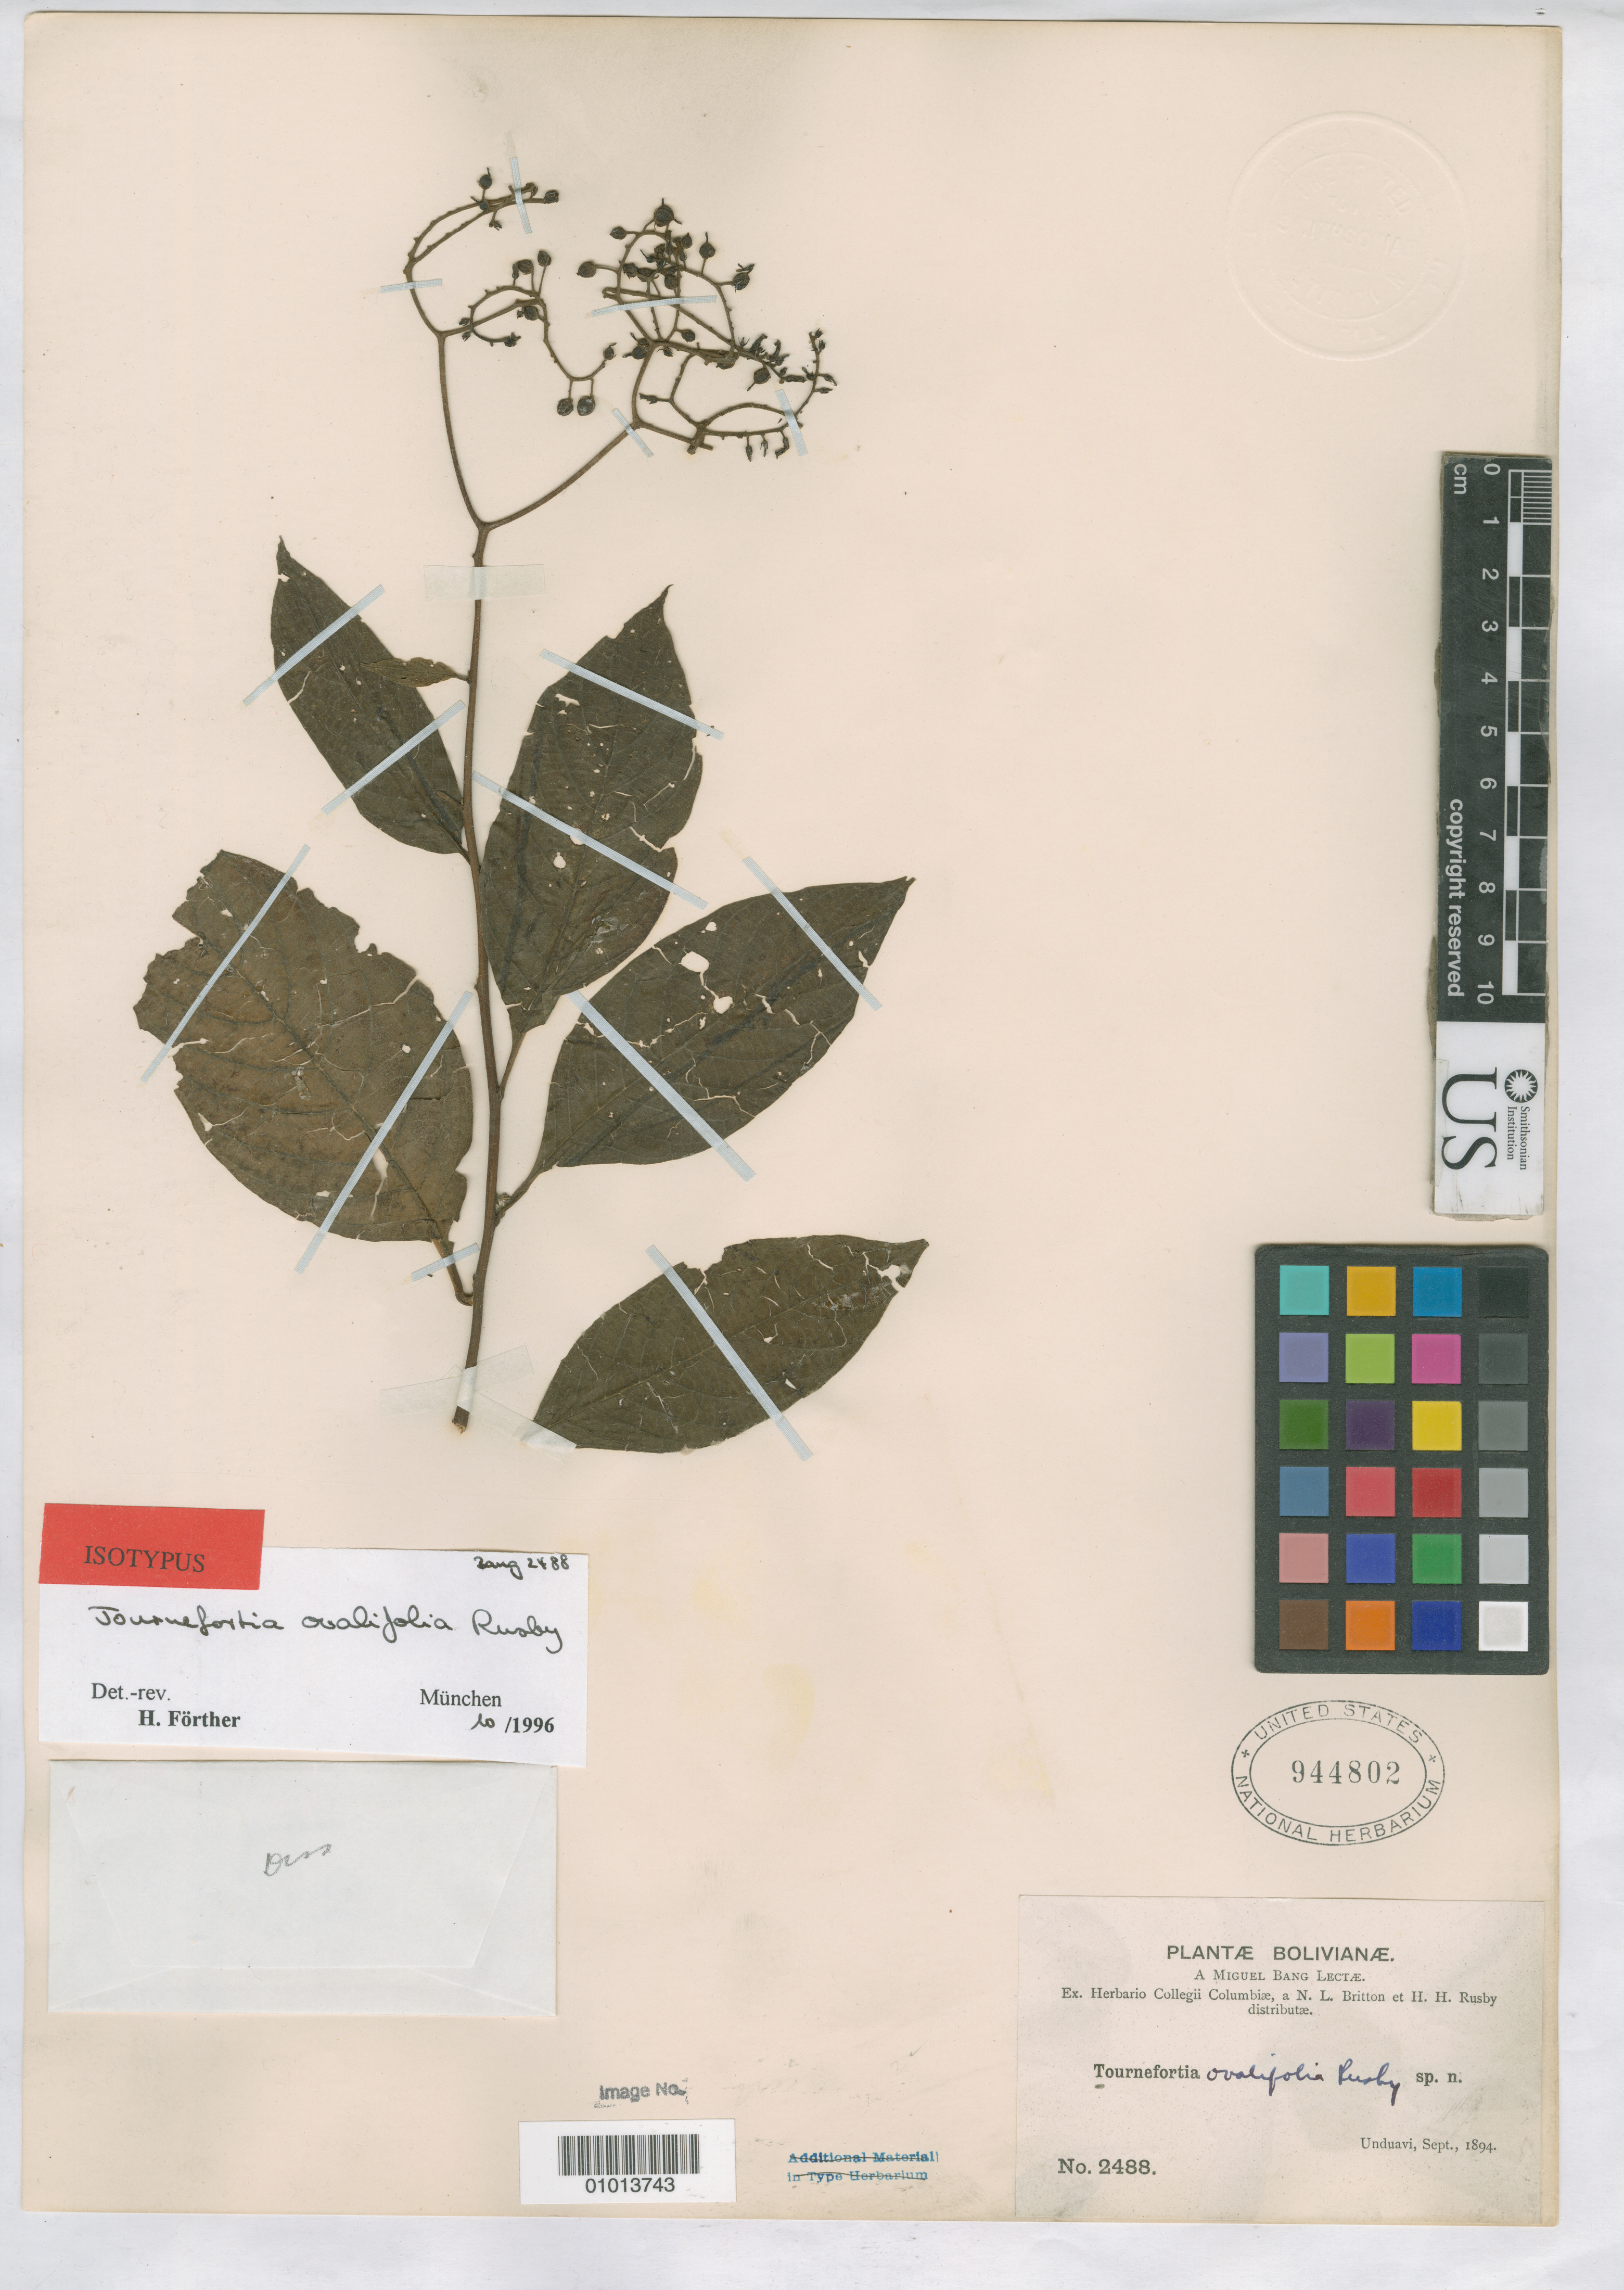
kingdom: Plantae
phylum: Tracheophyta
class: Magnoliopsida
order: Boraginales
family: Heliotropiaceae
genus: Tournefortia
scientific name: Tournefortia ovalifolia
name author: Rusby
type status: Isotype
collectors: M. Bang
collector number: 2488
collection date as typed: Sep 1894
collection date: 1894-09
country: Bolivia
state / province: La Paz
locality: Unduavi.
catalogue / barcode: US 944802